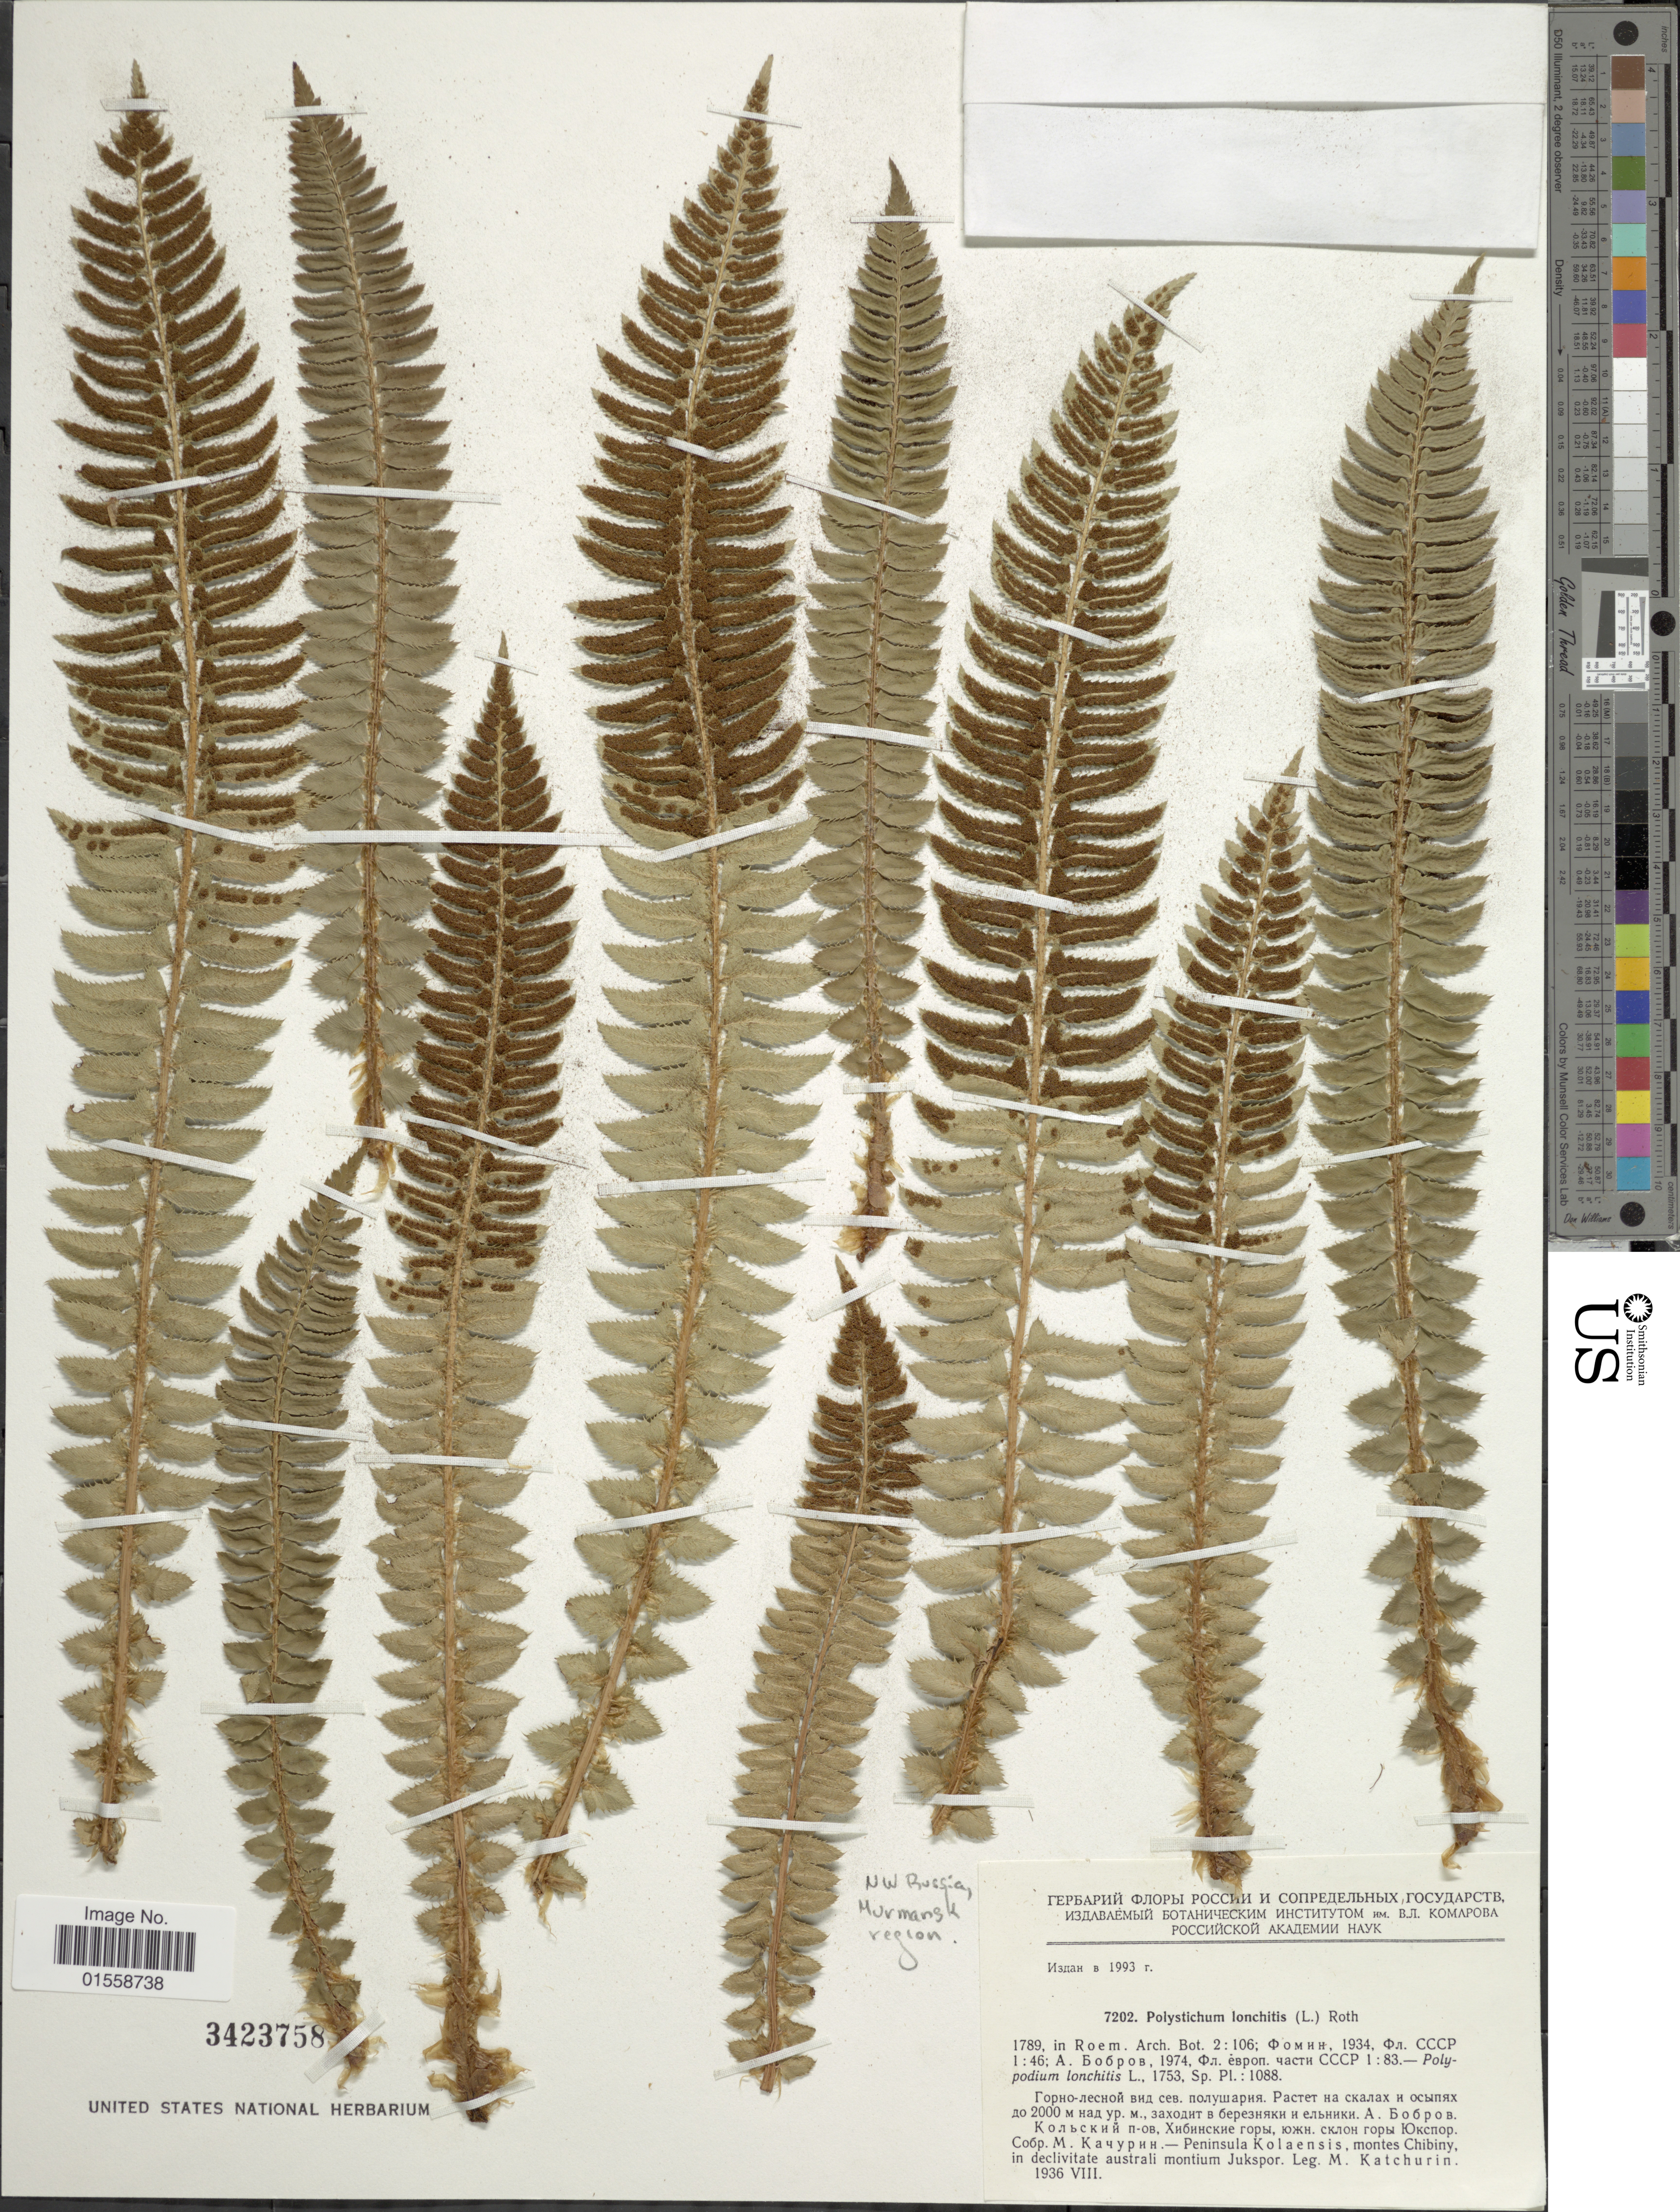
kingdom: Plantae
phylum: Tracheophyta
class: Polypodiopsida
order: Polypodiales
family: Dryopteridaceae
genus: Polystichum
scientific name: Polystichum lonchitis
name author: (Roth) L.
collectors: M. Katchurin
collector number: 7202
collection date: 1936-08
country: Russian Federation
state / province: Murmansk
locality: Peninsula Kolaensis, montes Chibiny, in declivitate australi montium Jukspor.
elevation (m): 2000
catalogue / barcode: US 3423758